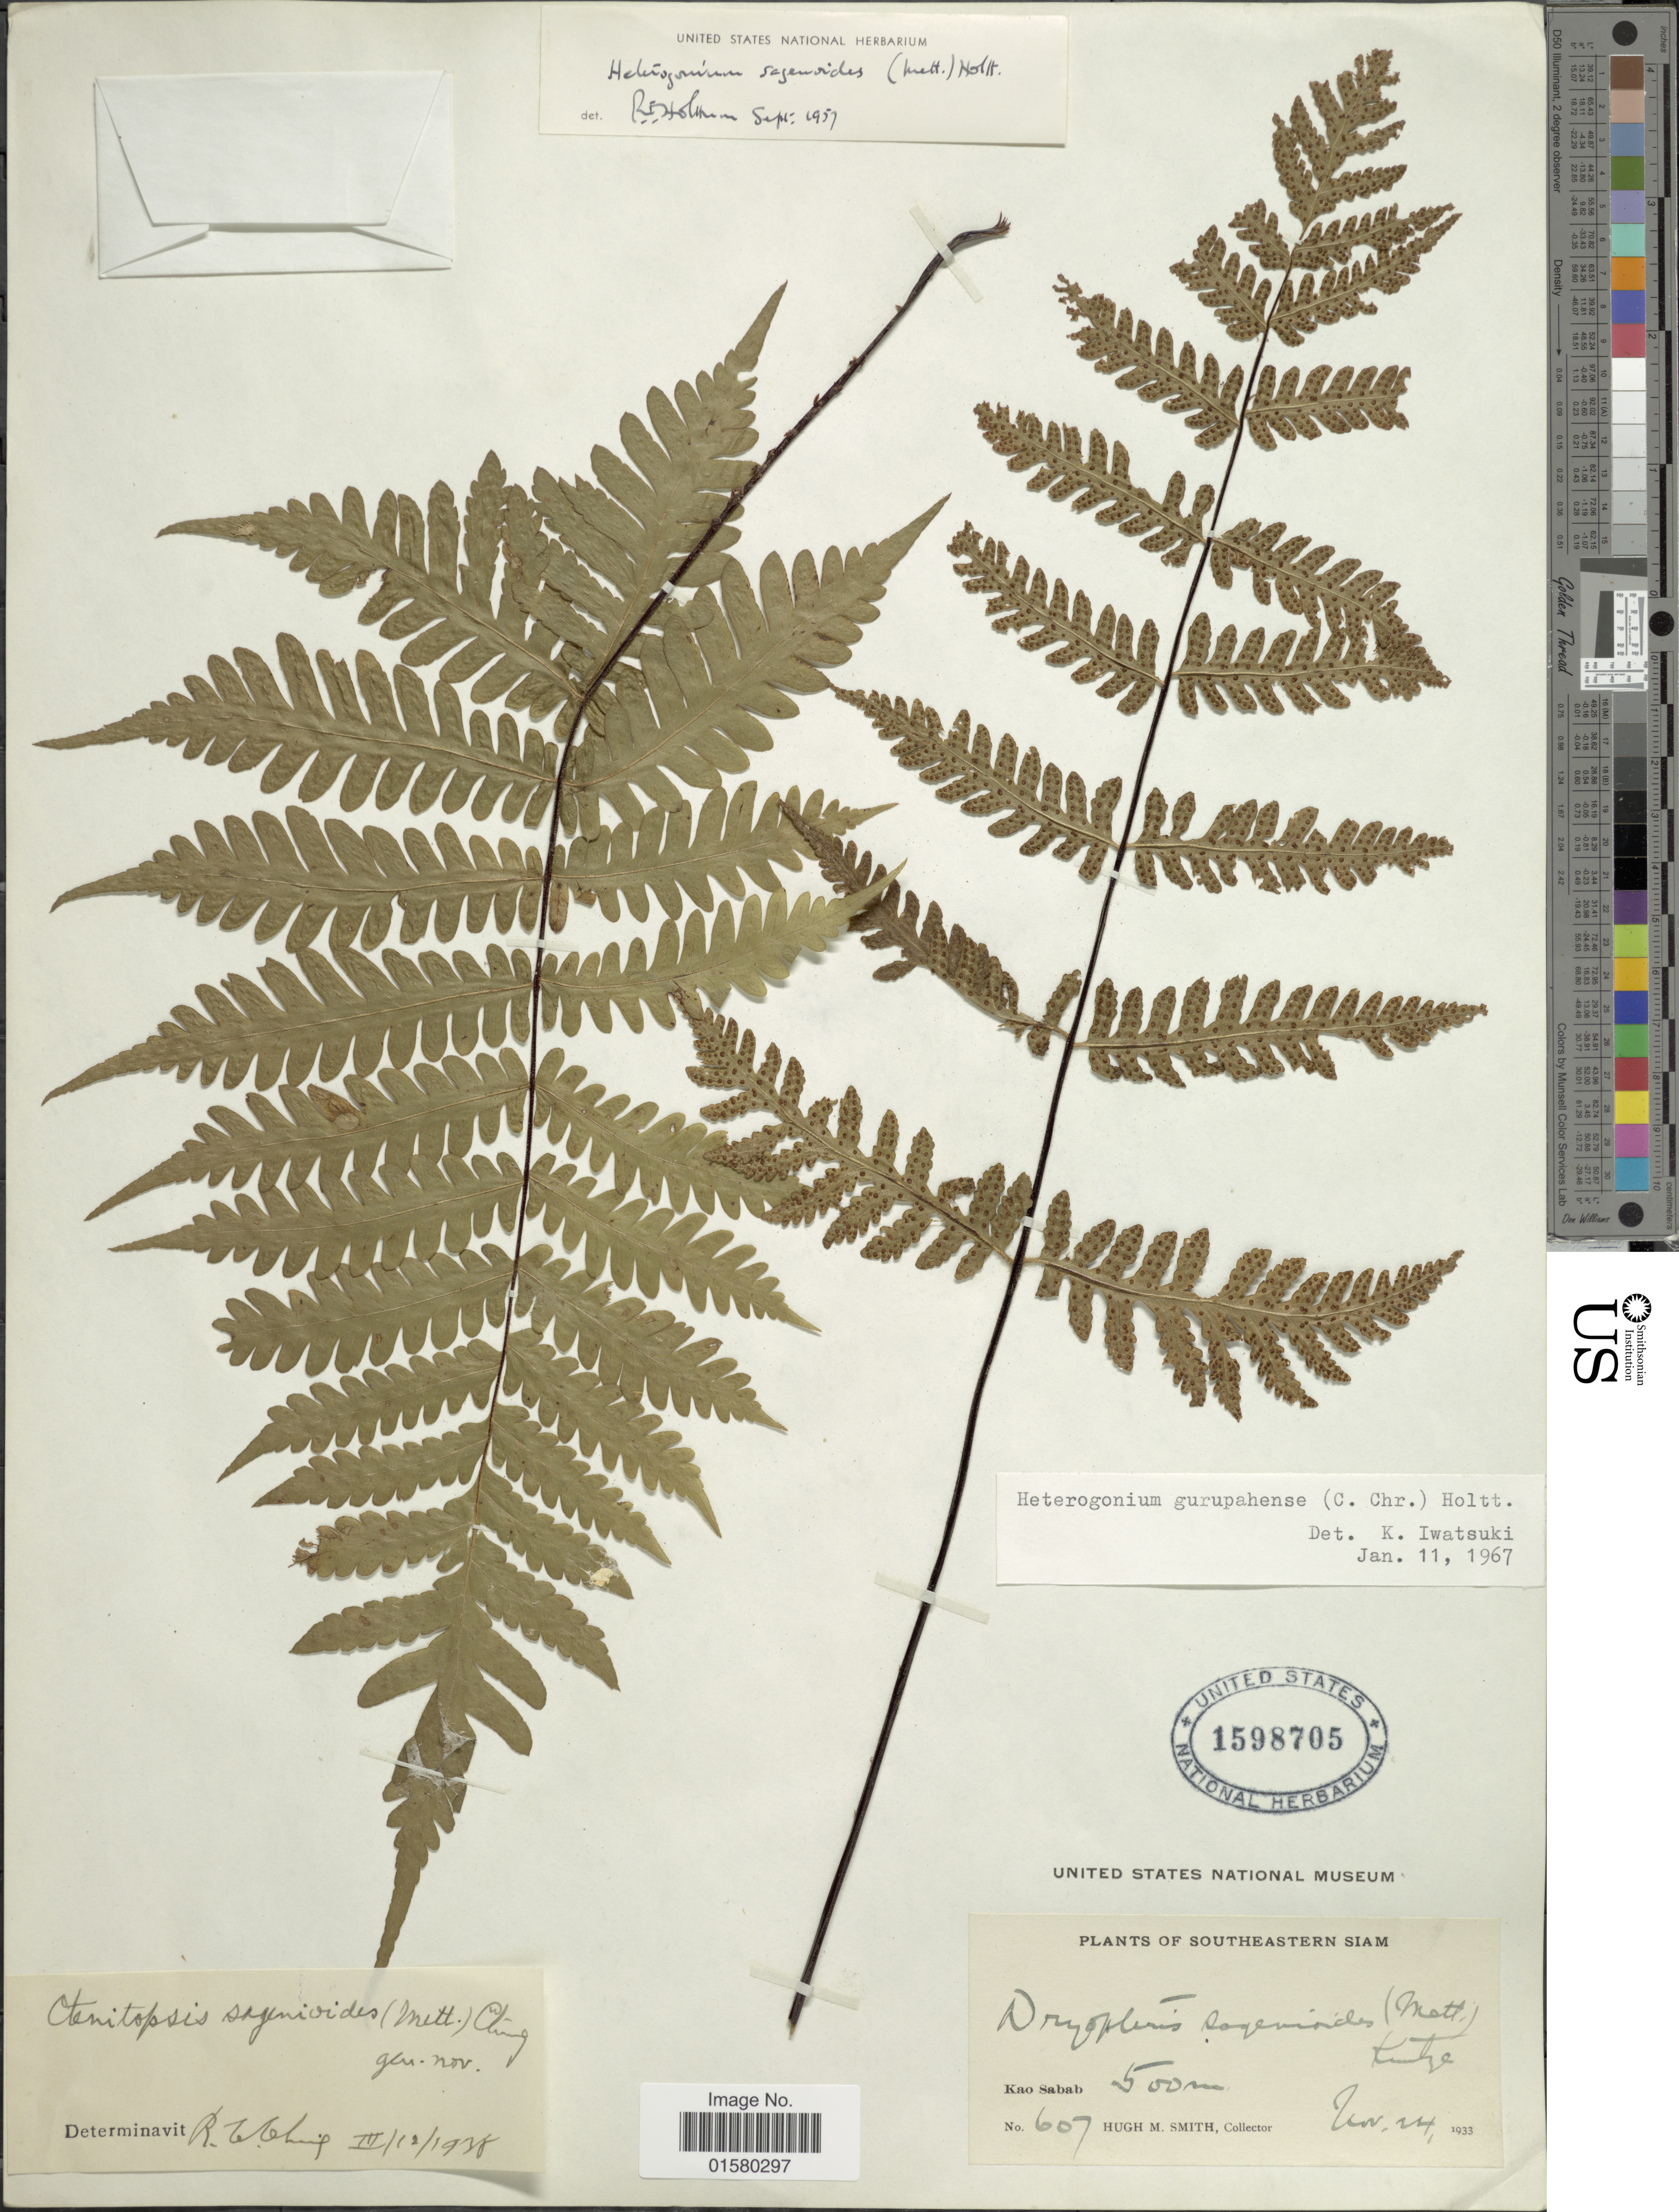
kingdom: Plantae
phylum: Tracheophyta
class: Polypodiopsida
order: Polypodiales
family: Tectariaceae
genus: Tectaria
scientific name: Tectaria gurupahensis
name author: (C. Chr. ex Kjellb. & C. Chr.)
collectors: H. M. Smith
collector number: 607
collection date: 1933-11-24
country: Thailand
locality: Southeastern Siam, Kao Sabab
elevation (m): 500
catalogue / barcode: US 1598705